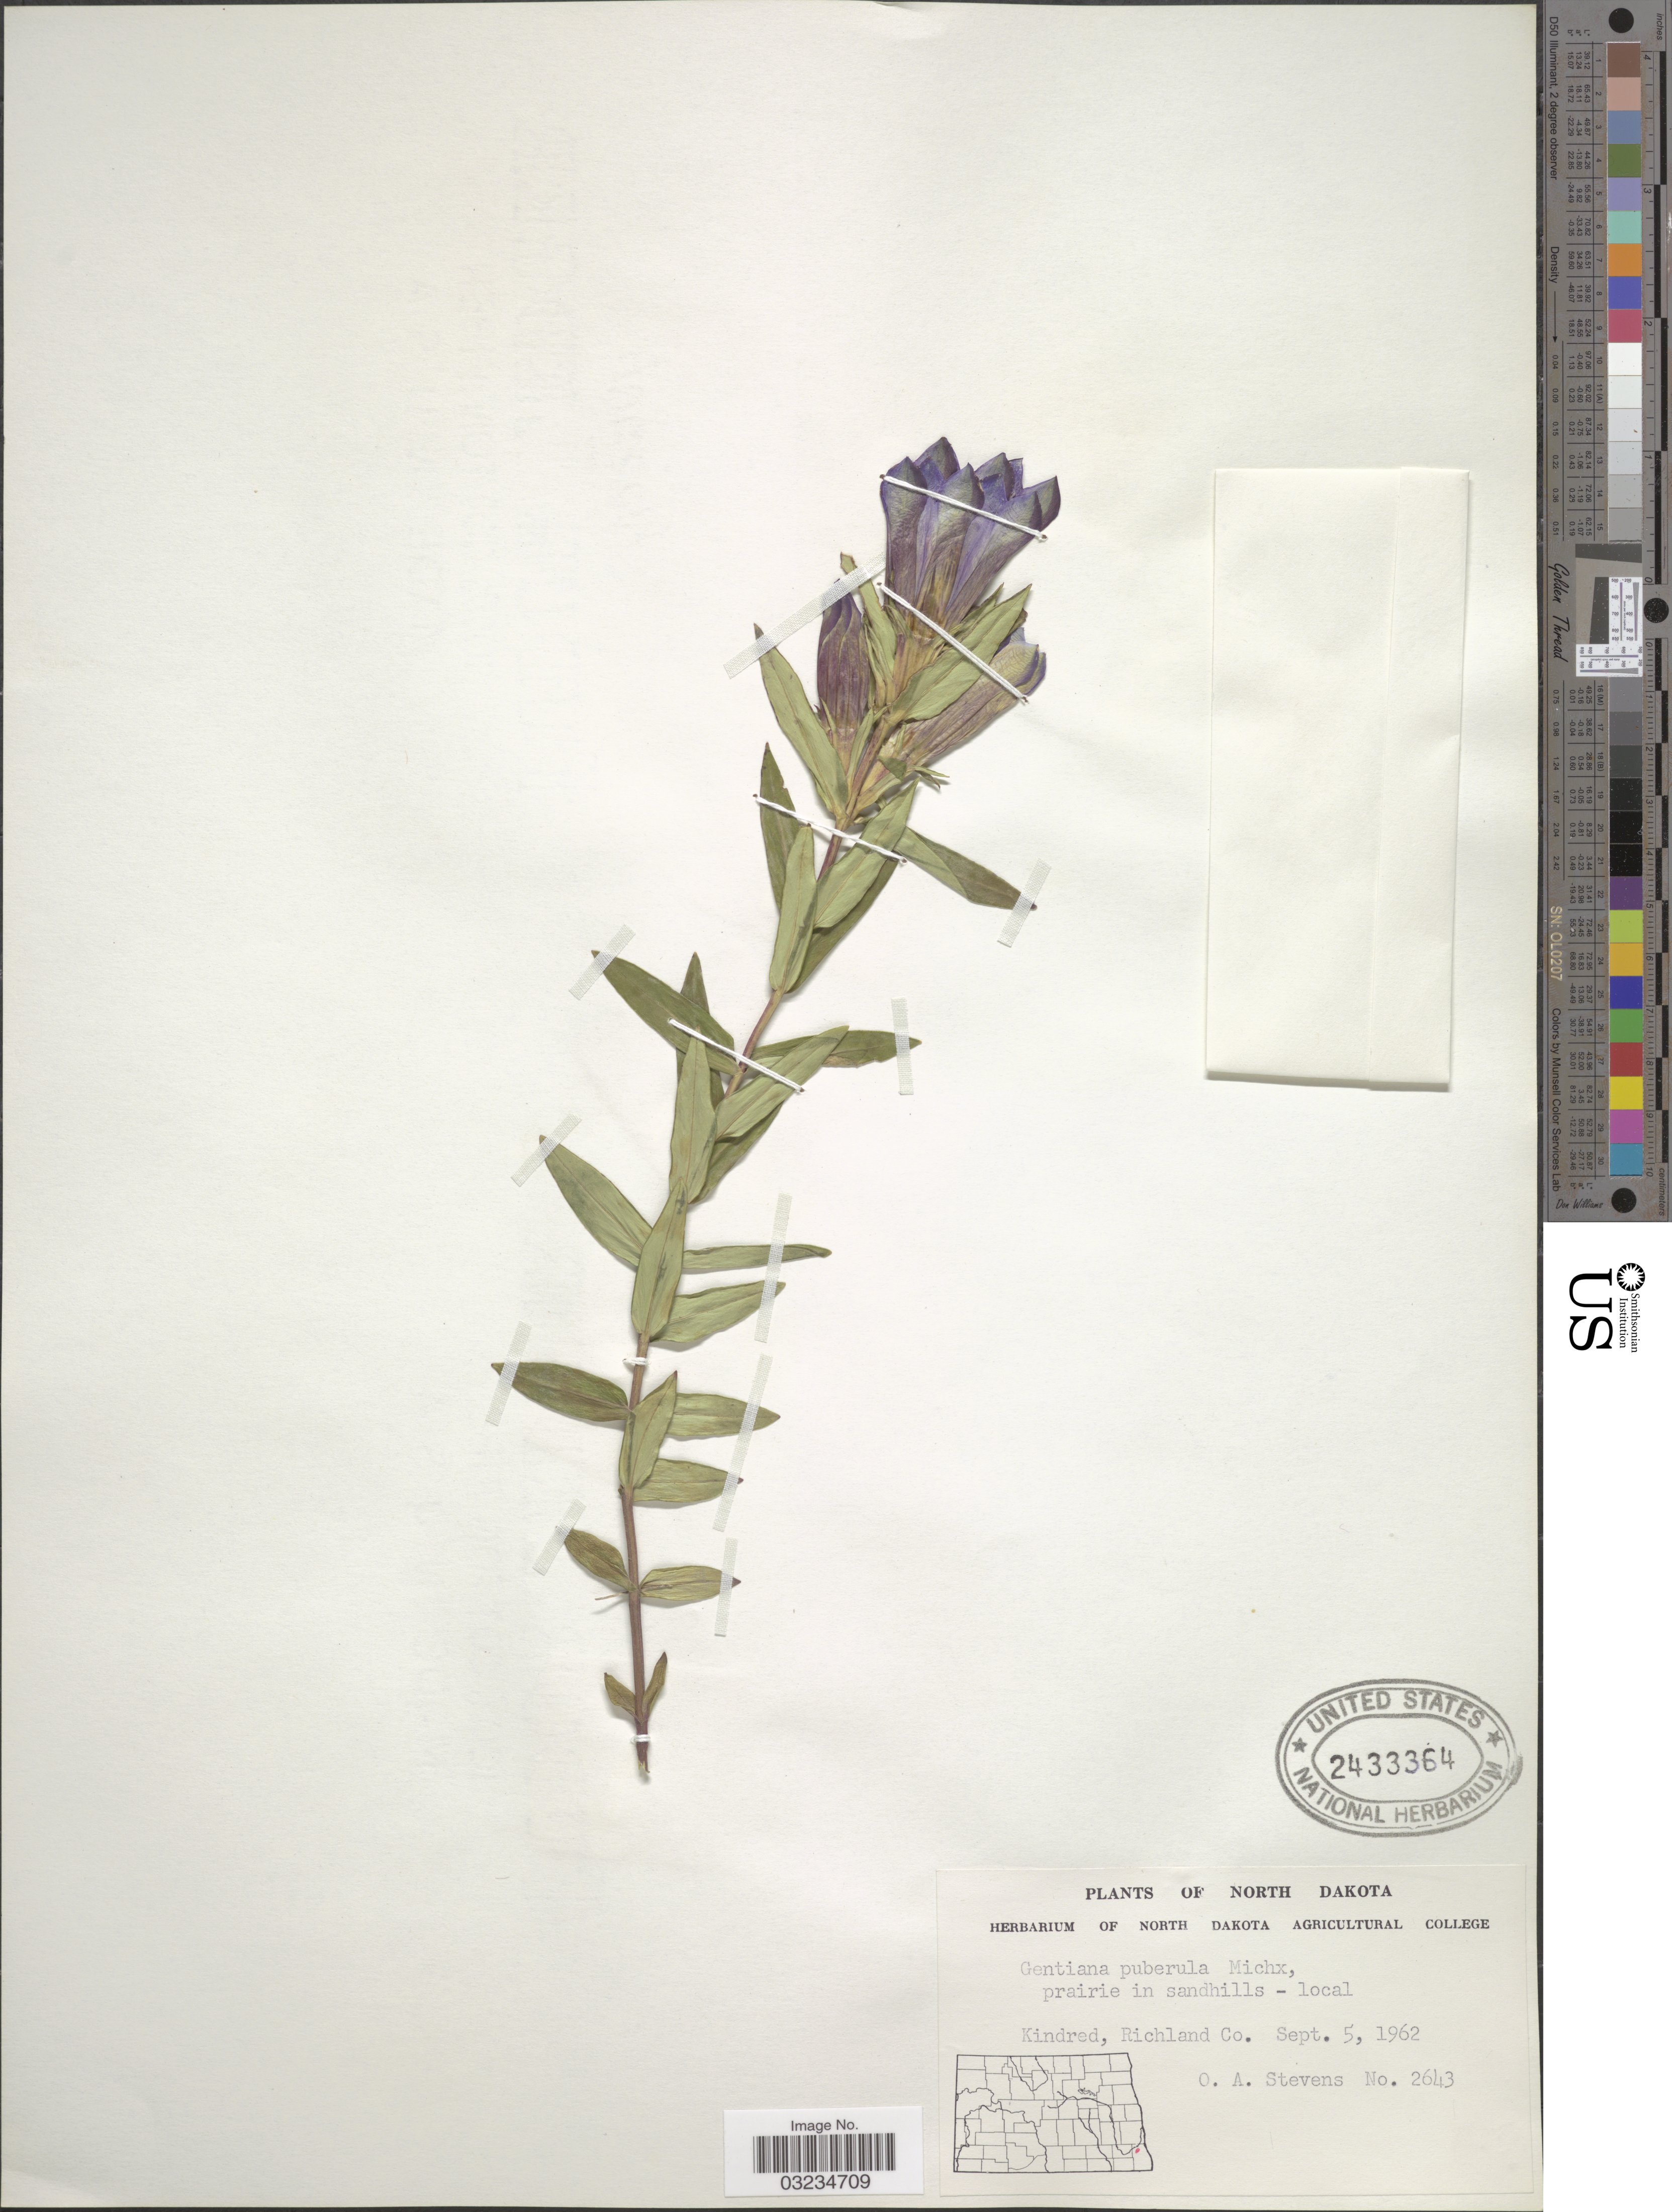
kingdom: Plantae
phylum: Tracheophyta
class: Magnoliopsida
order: Gentianales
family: Gentianaceae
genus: Gentiana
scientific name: Gentiana puberula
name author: Michx.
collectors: O. A. Stevens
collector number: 2643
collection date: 1962-09-05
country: United States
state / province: North Dakota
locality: Kindred, Richland Co.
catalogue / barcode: US 2433364